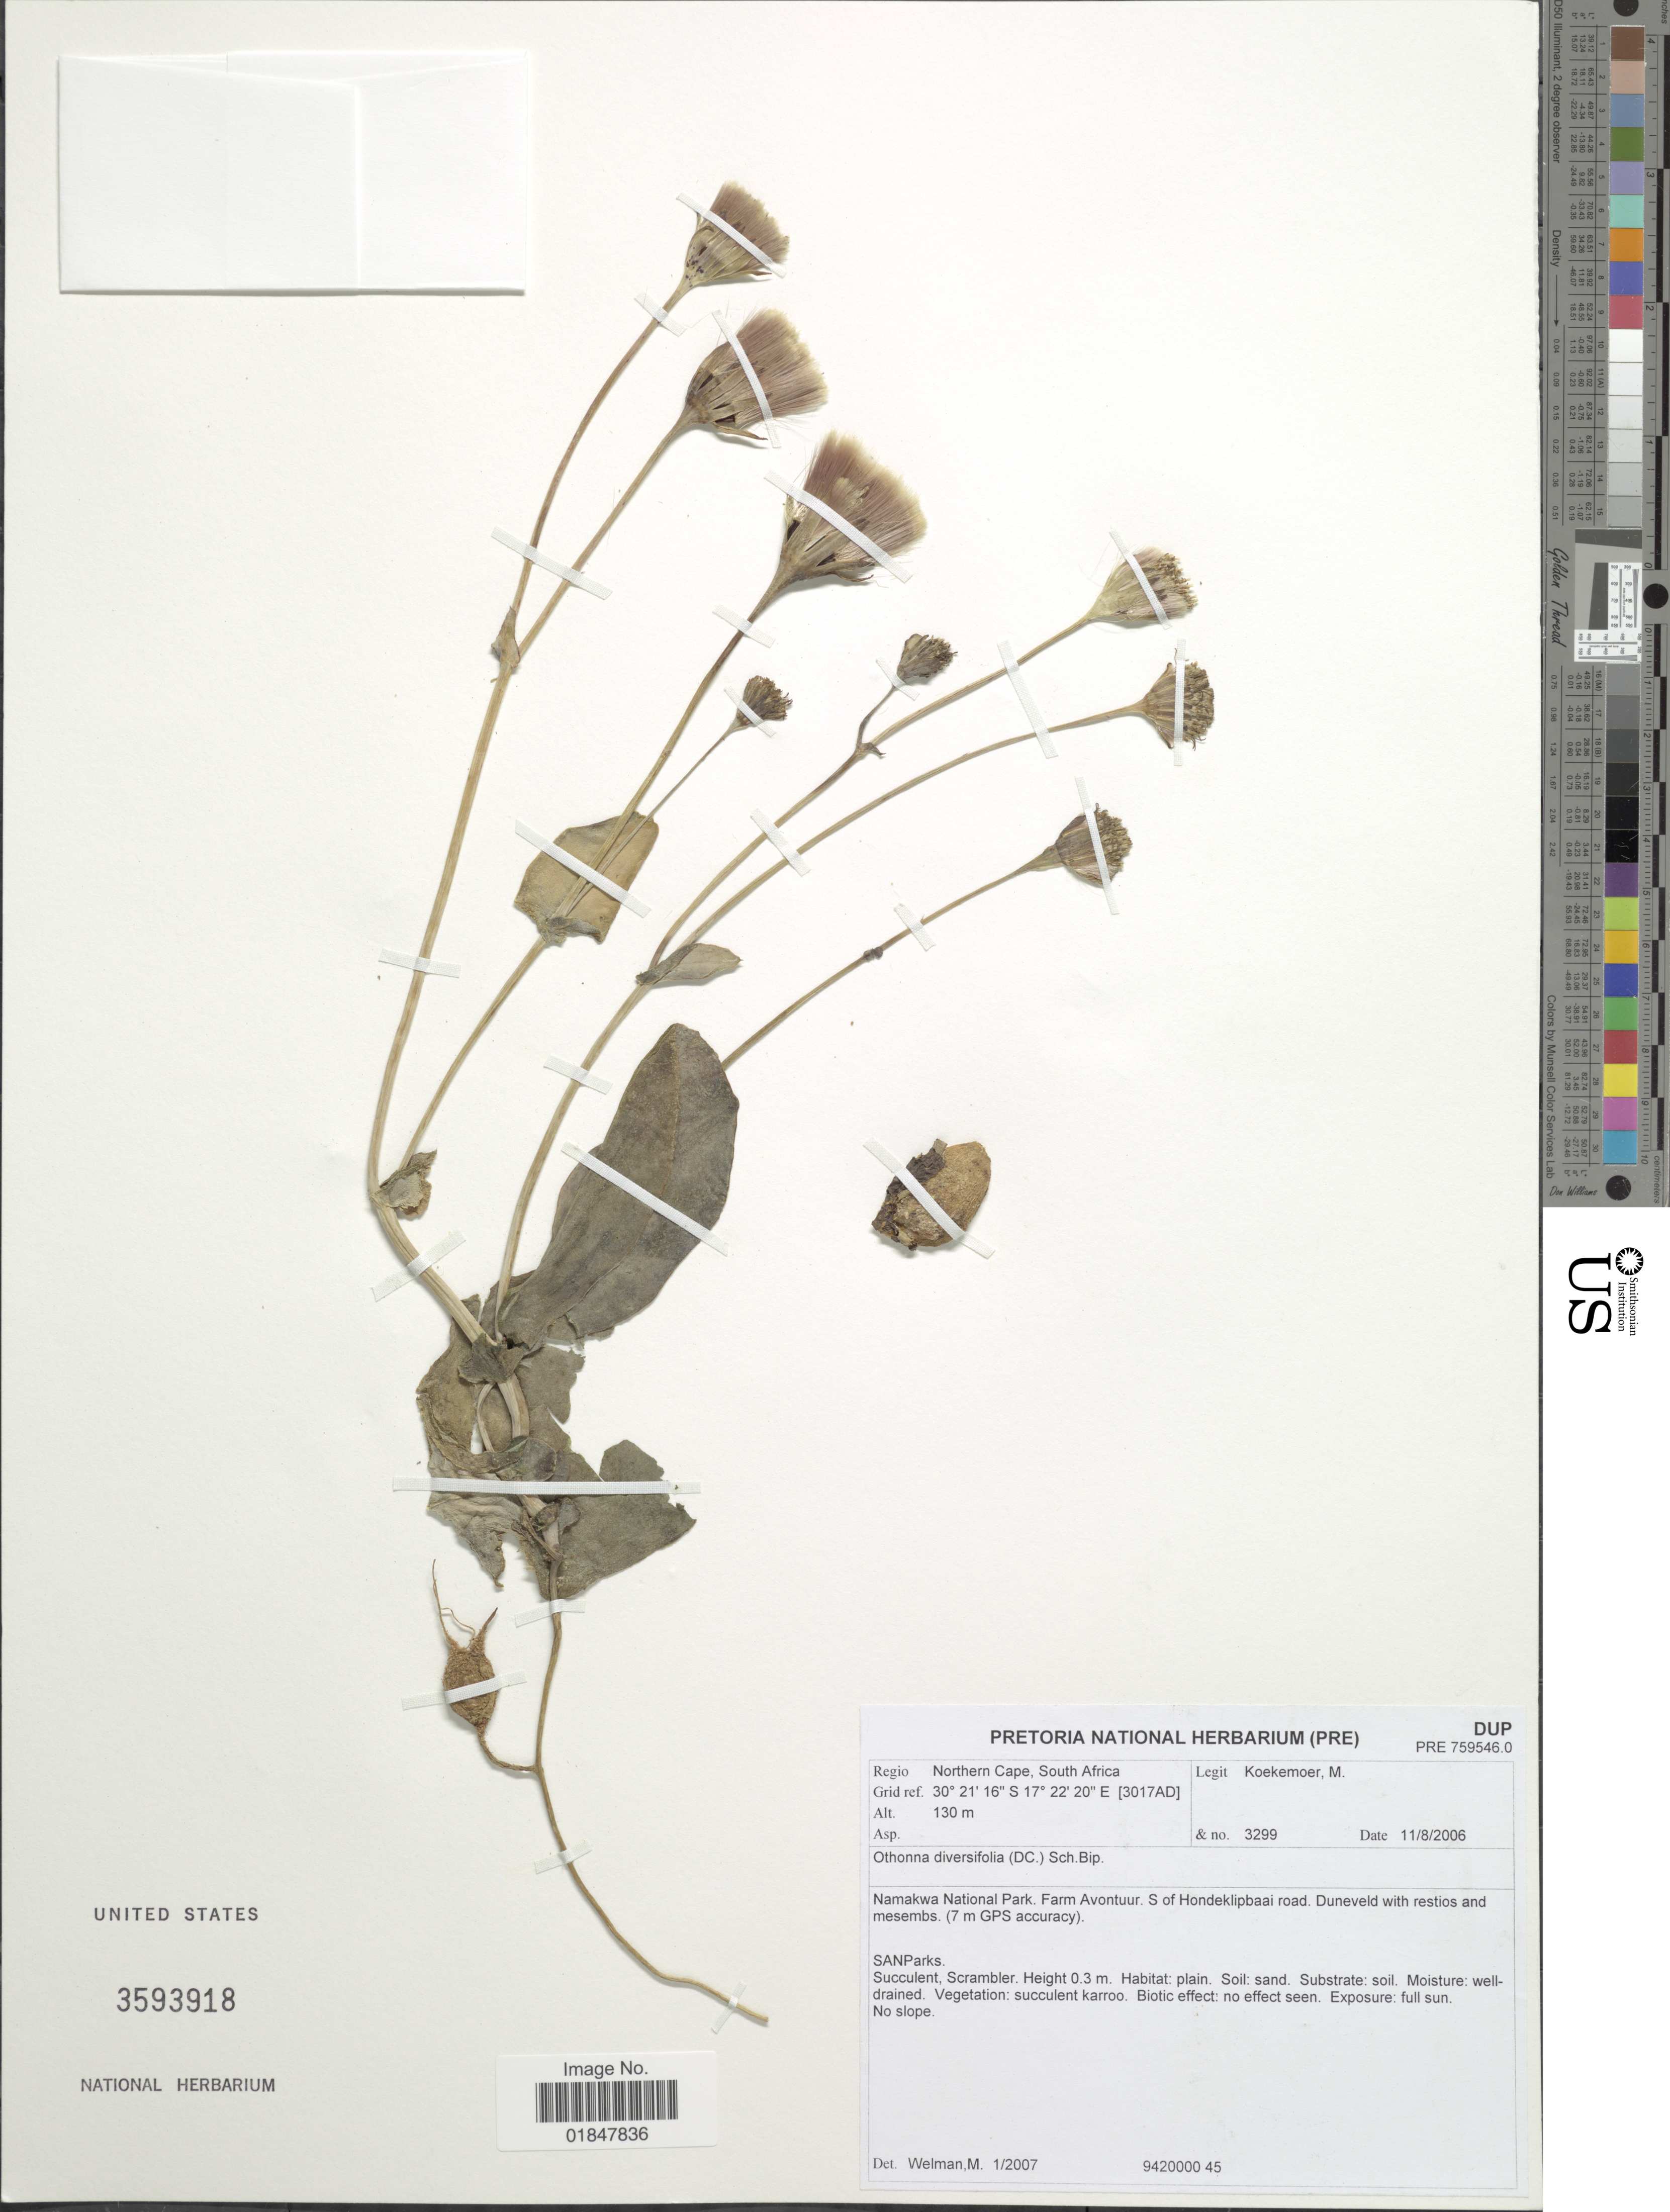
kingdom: Plantae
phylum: Tracheophyta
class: Magnoliopsida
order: Asterales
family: Asteraceae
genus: Othonna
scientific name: Othonna diversifolia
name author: (DC.) Sch. Bip.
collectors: M. Koekemoer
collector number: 3299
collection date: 2006-08-11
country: South Africa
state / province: Northern Cape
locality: Namakwa National Park. Farm Avontuur. S of Hondeklipbaai road. Duneveld with restios and mesembs. (7 m GPS accuracy) (3017AD)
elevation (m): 130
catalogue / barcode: US 3593918